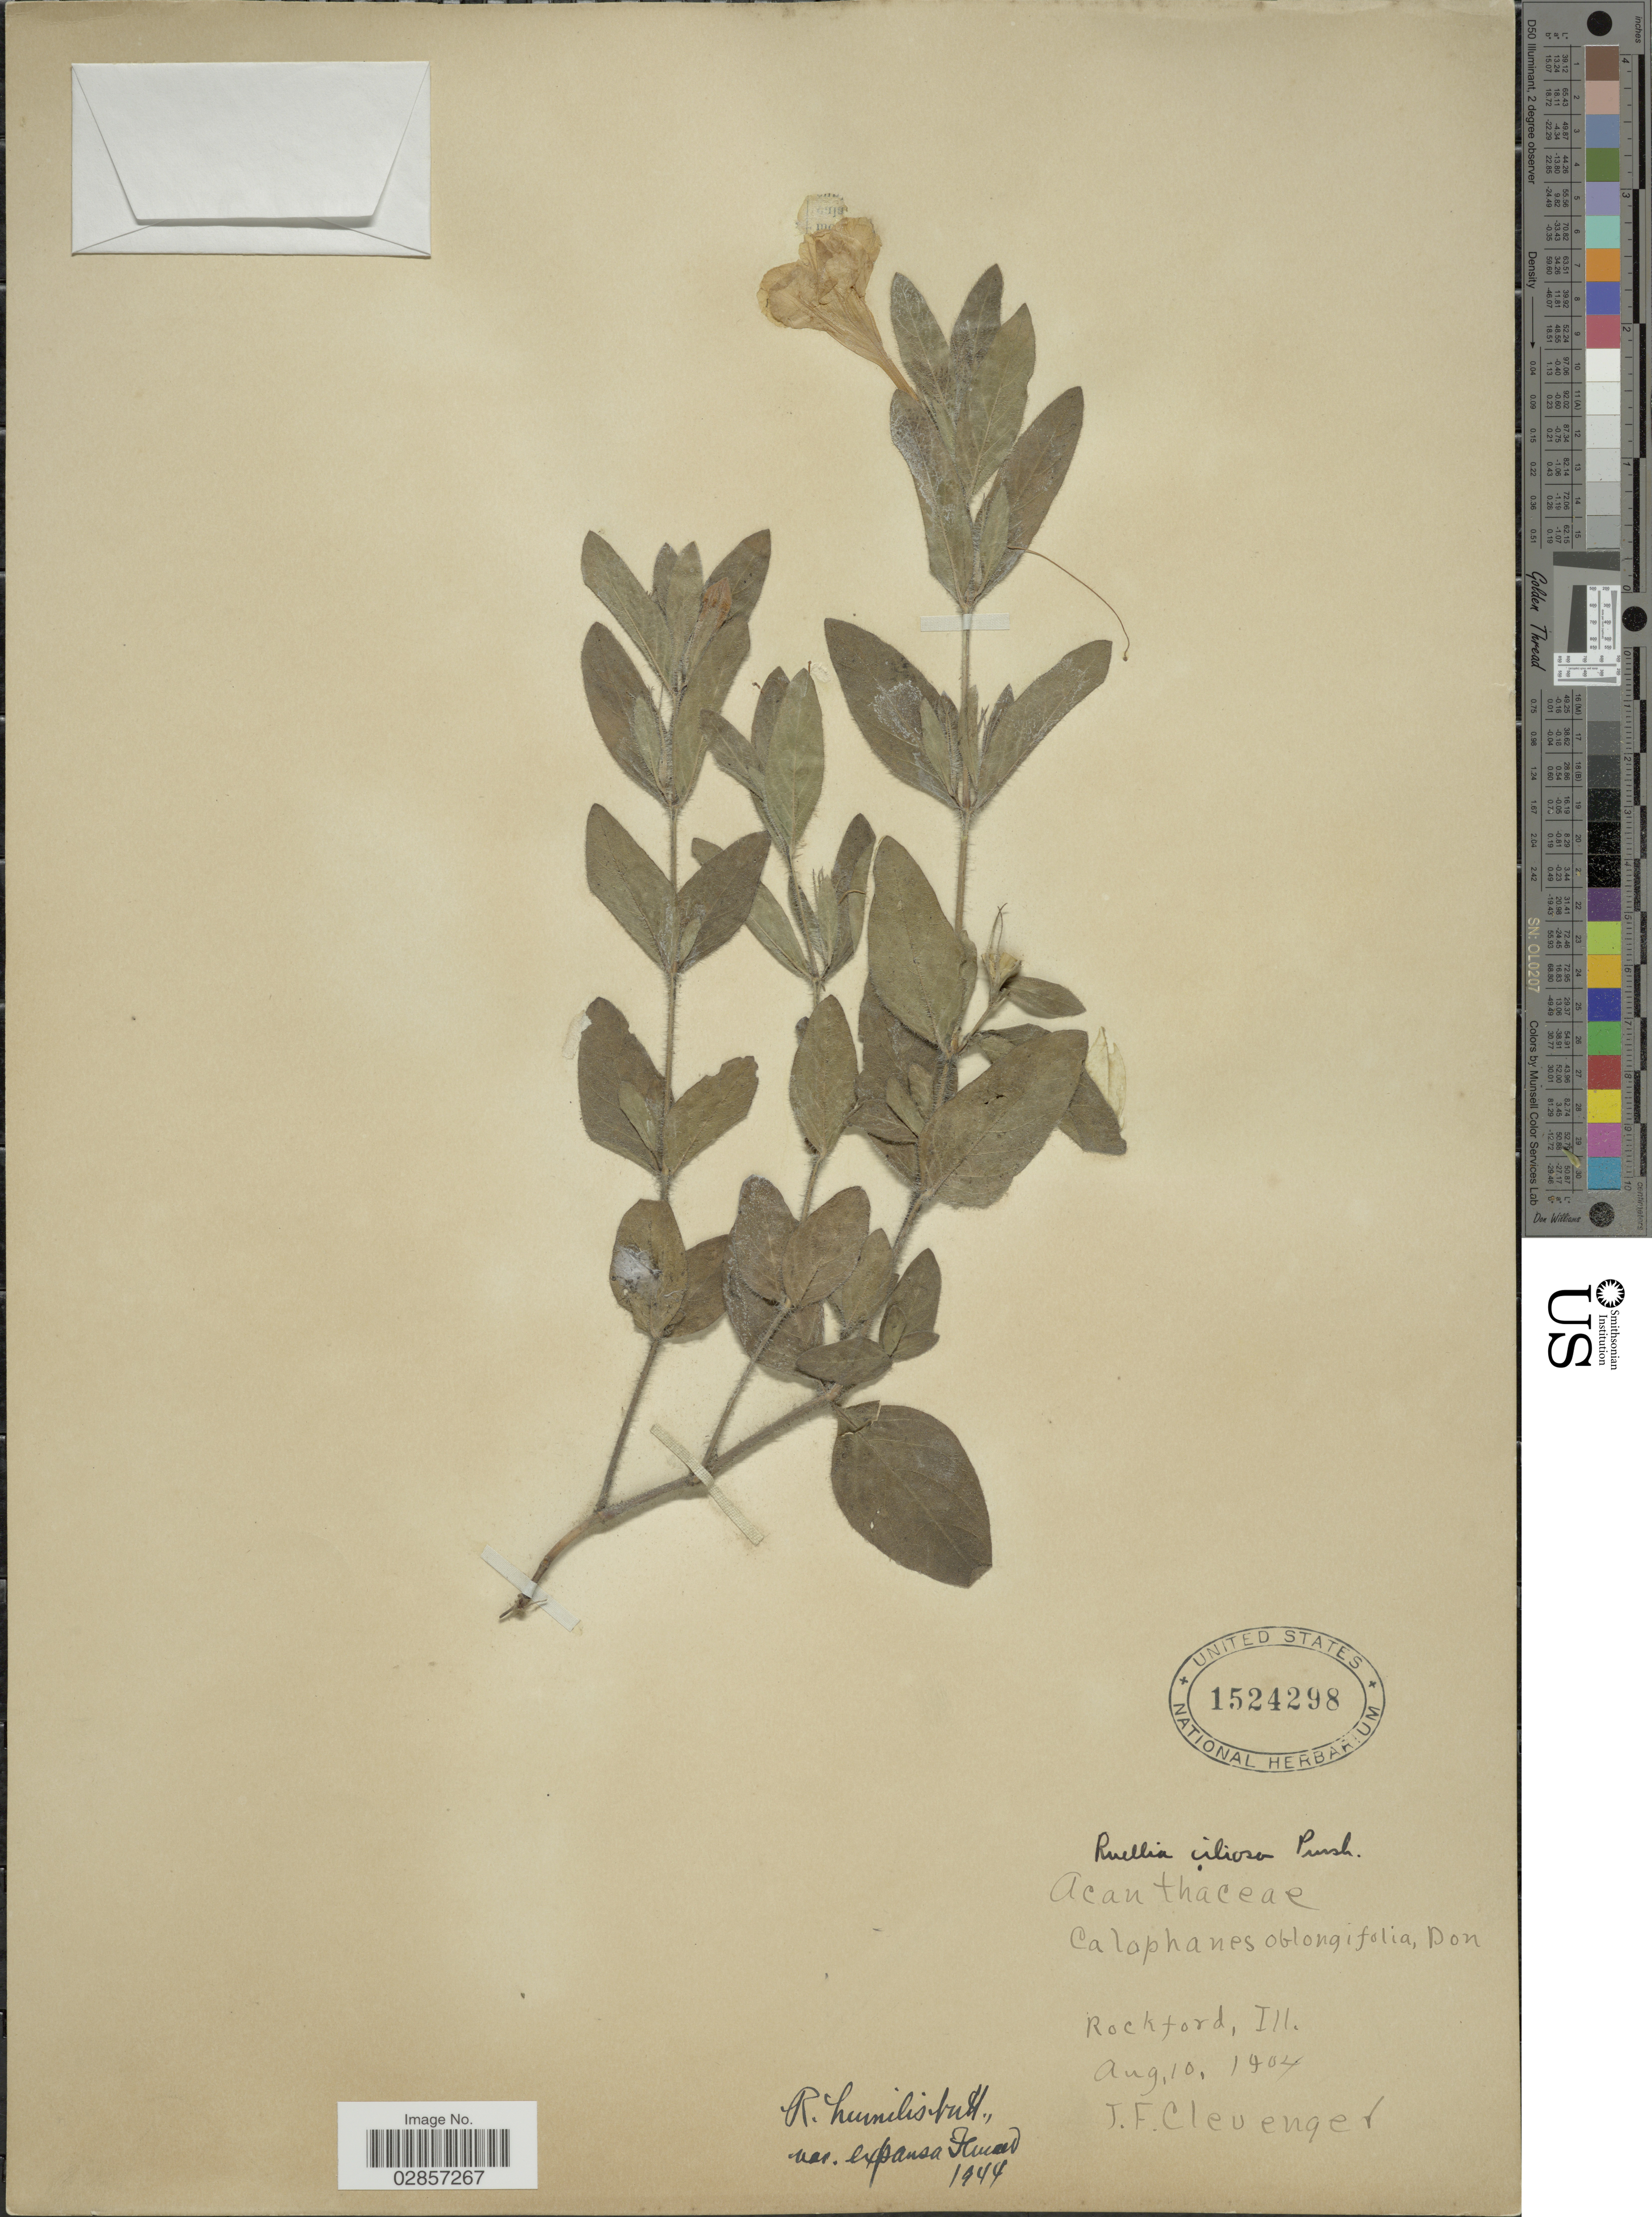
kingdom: Plantae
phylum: Tracheophyta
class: Magnoliopsida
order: Lamiales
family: Acanthaceae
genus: Ruellia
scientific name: Ruellia humilis var. expansa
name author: Fernald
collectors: J. F. Clevenger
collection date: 1904-08-10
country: United States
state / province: Illinois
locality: Rockford, Ill.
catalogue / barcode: US 1524298